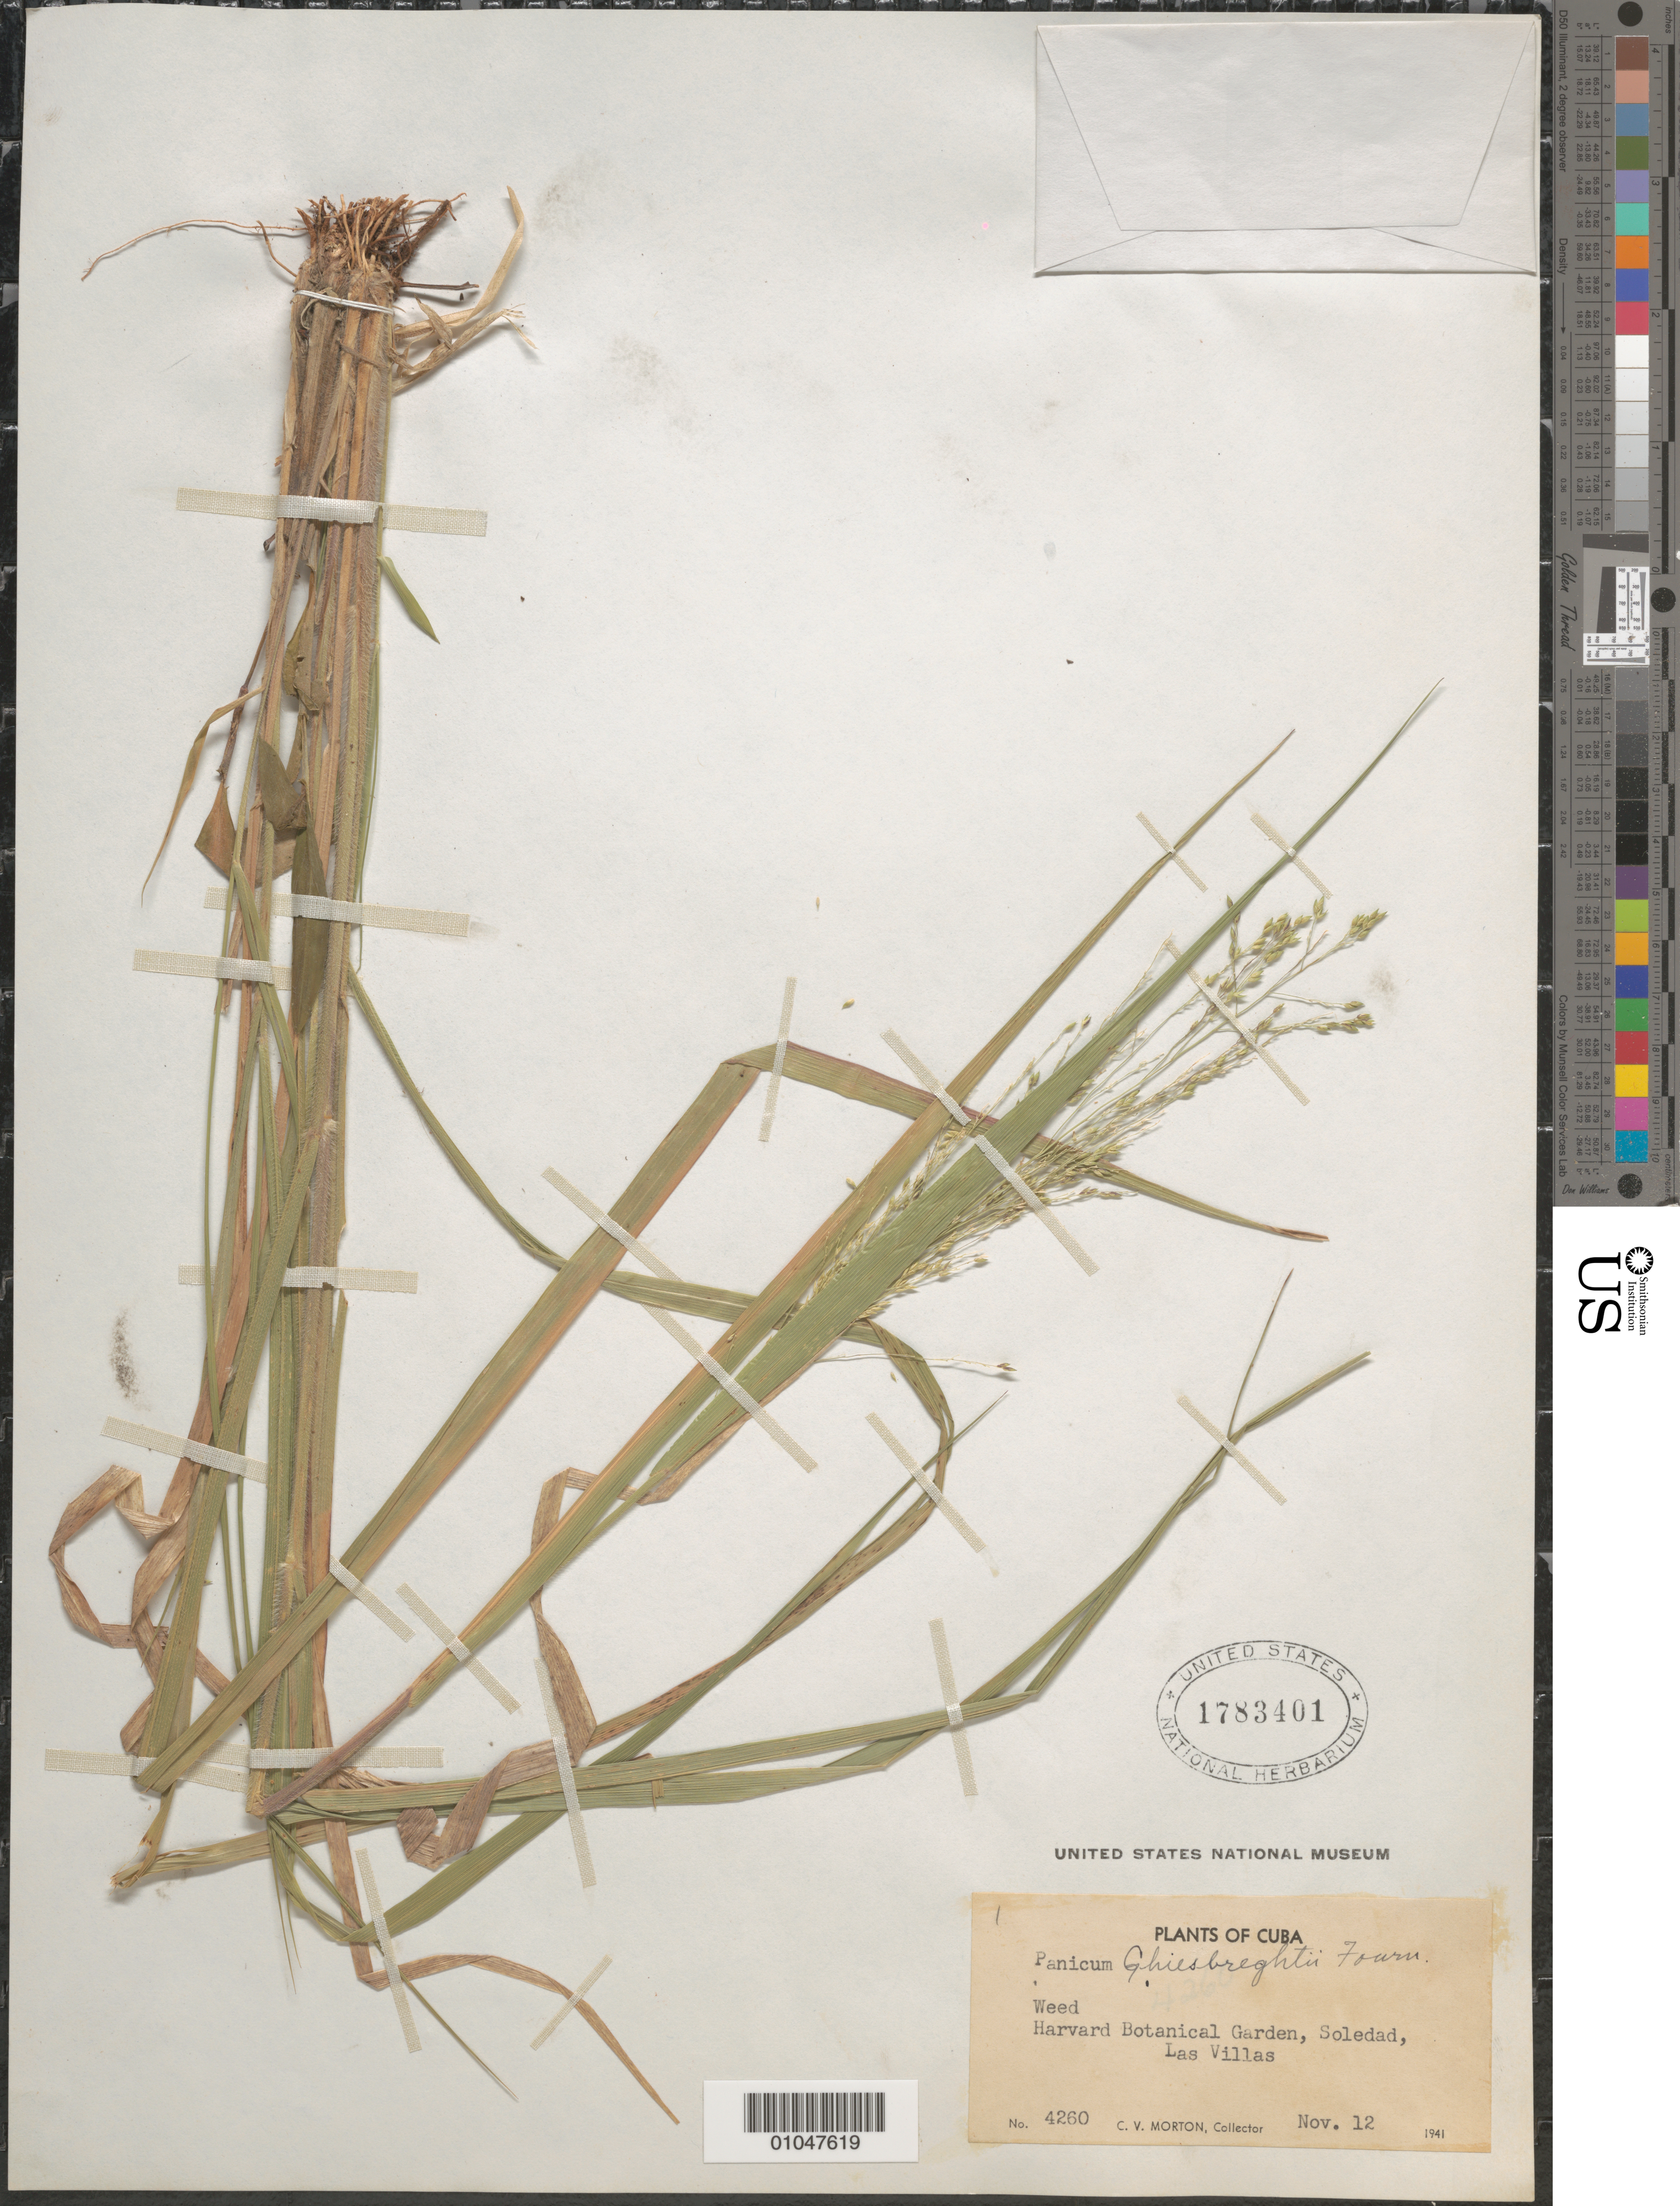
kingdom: Plantae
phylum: Tracheophyta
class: Liliopsida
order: Poales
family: Poaceae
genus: Panicum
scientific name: Panicum ghiesbreghtii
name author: E. Fourn.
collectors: C. V. Morton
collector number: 4260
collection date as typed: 12 Nov 1941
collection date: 1941-11-12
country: Cuba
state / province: Cienfuegos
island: Cuba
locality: Harvard Botanical Garden, Soledad, Las Villas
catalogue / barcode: US 1783401